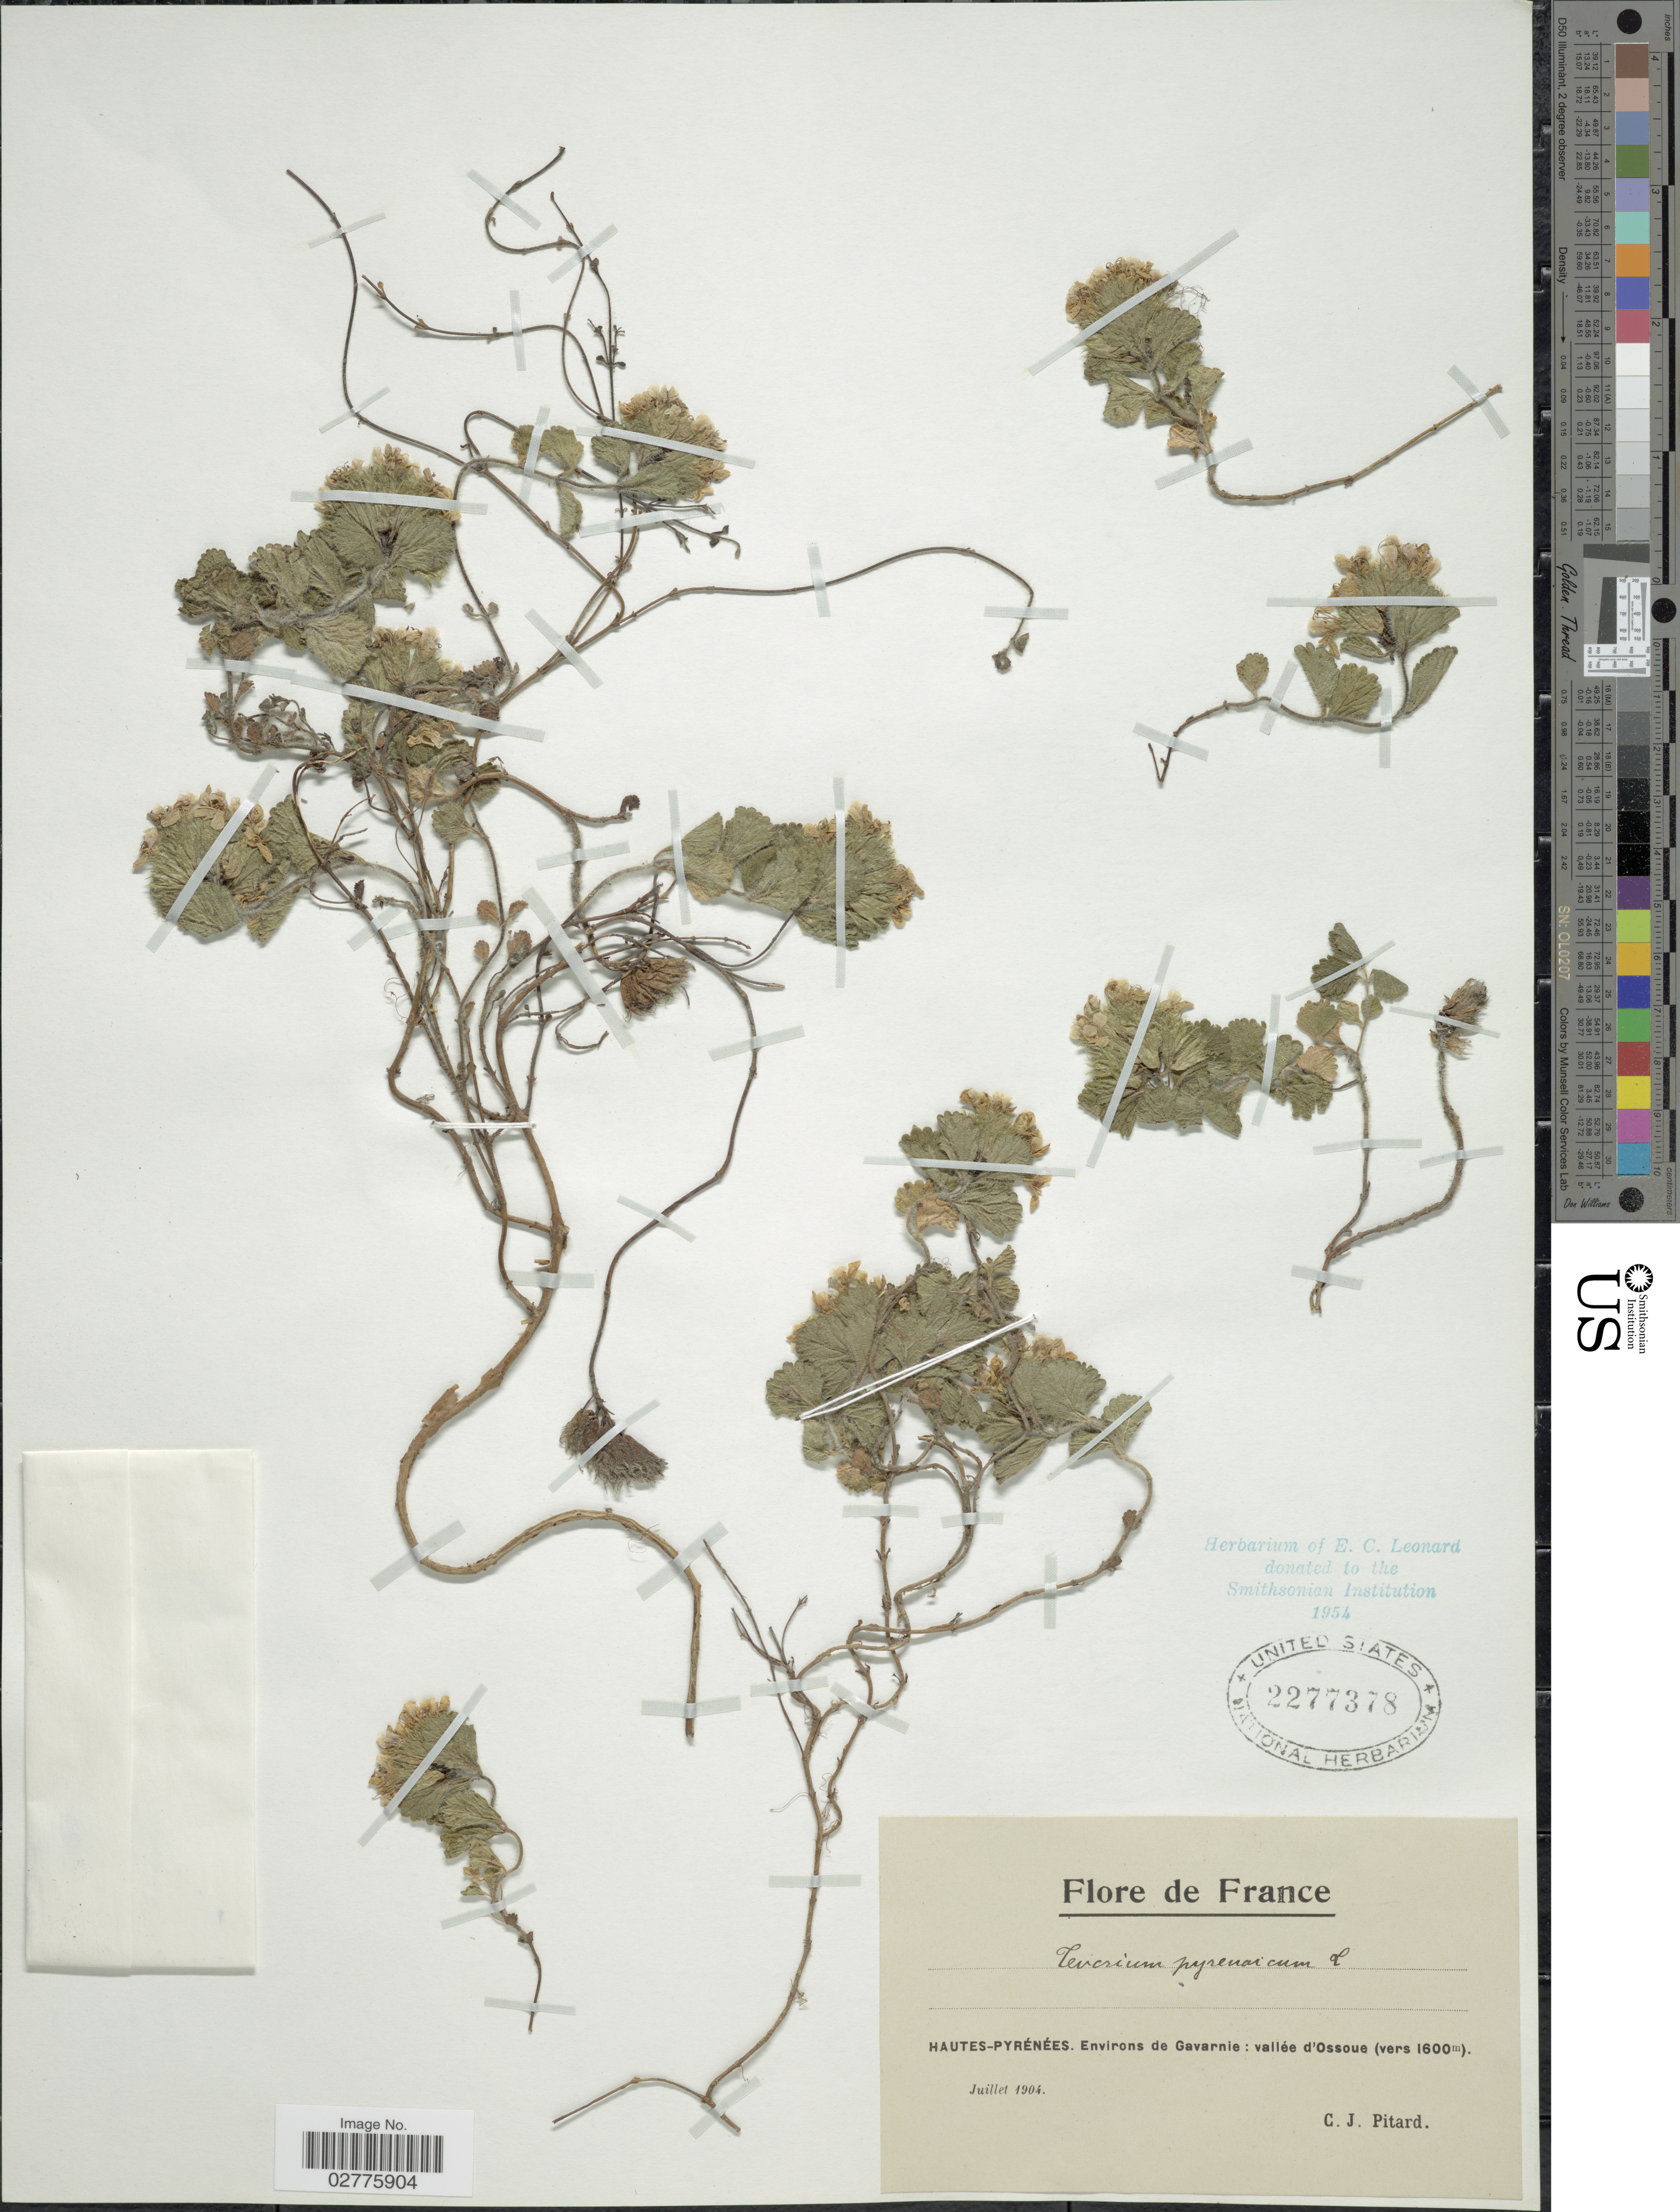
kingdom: Plantae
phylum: Tracheophyta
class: Magnoliopsida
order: Lamiales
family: Lamiaceae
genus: Teucrium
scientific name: Teucrium pyrenaicum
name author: L.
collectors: C. Pitard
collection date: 1904-07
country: France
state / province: Occitanie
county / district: Hautes-Pyrénées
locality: France. Hautes-Pyrénées. Environs de Gavarnie: vallée d'Ossoue.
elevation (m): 1600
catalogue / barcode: US 2277378